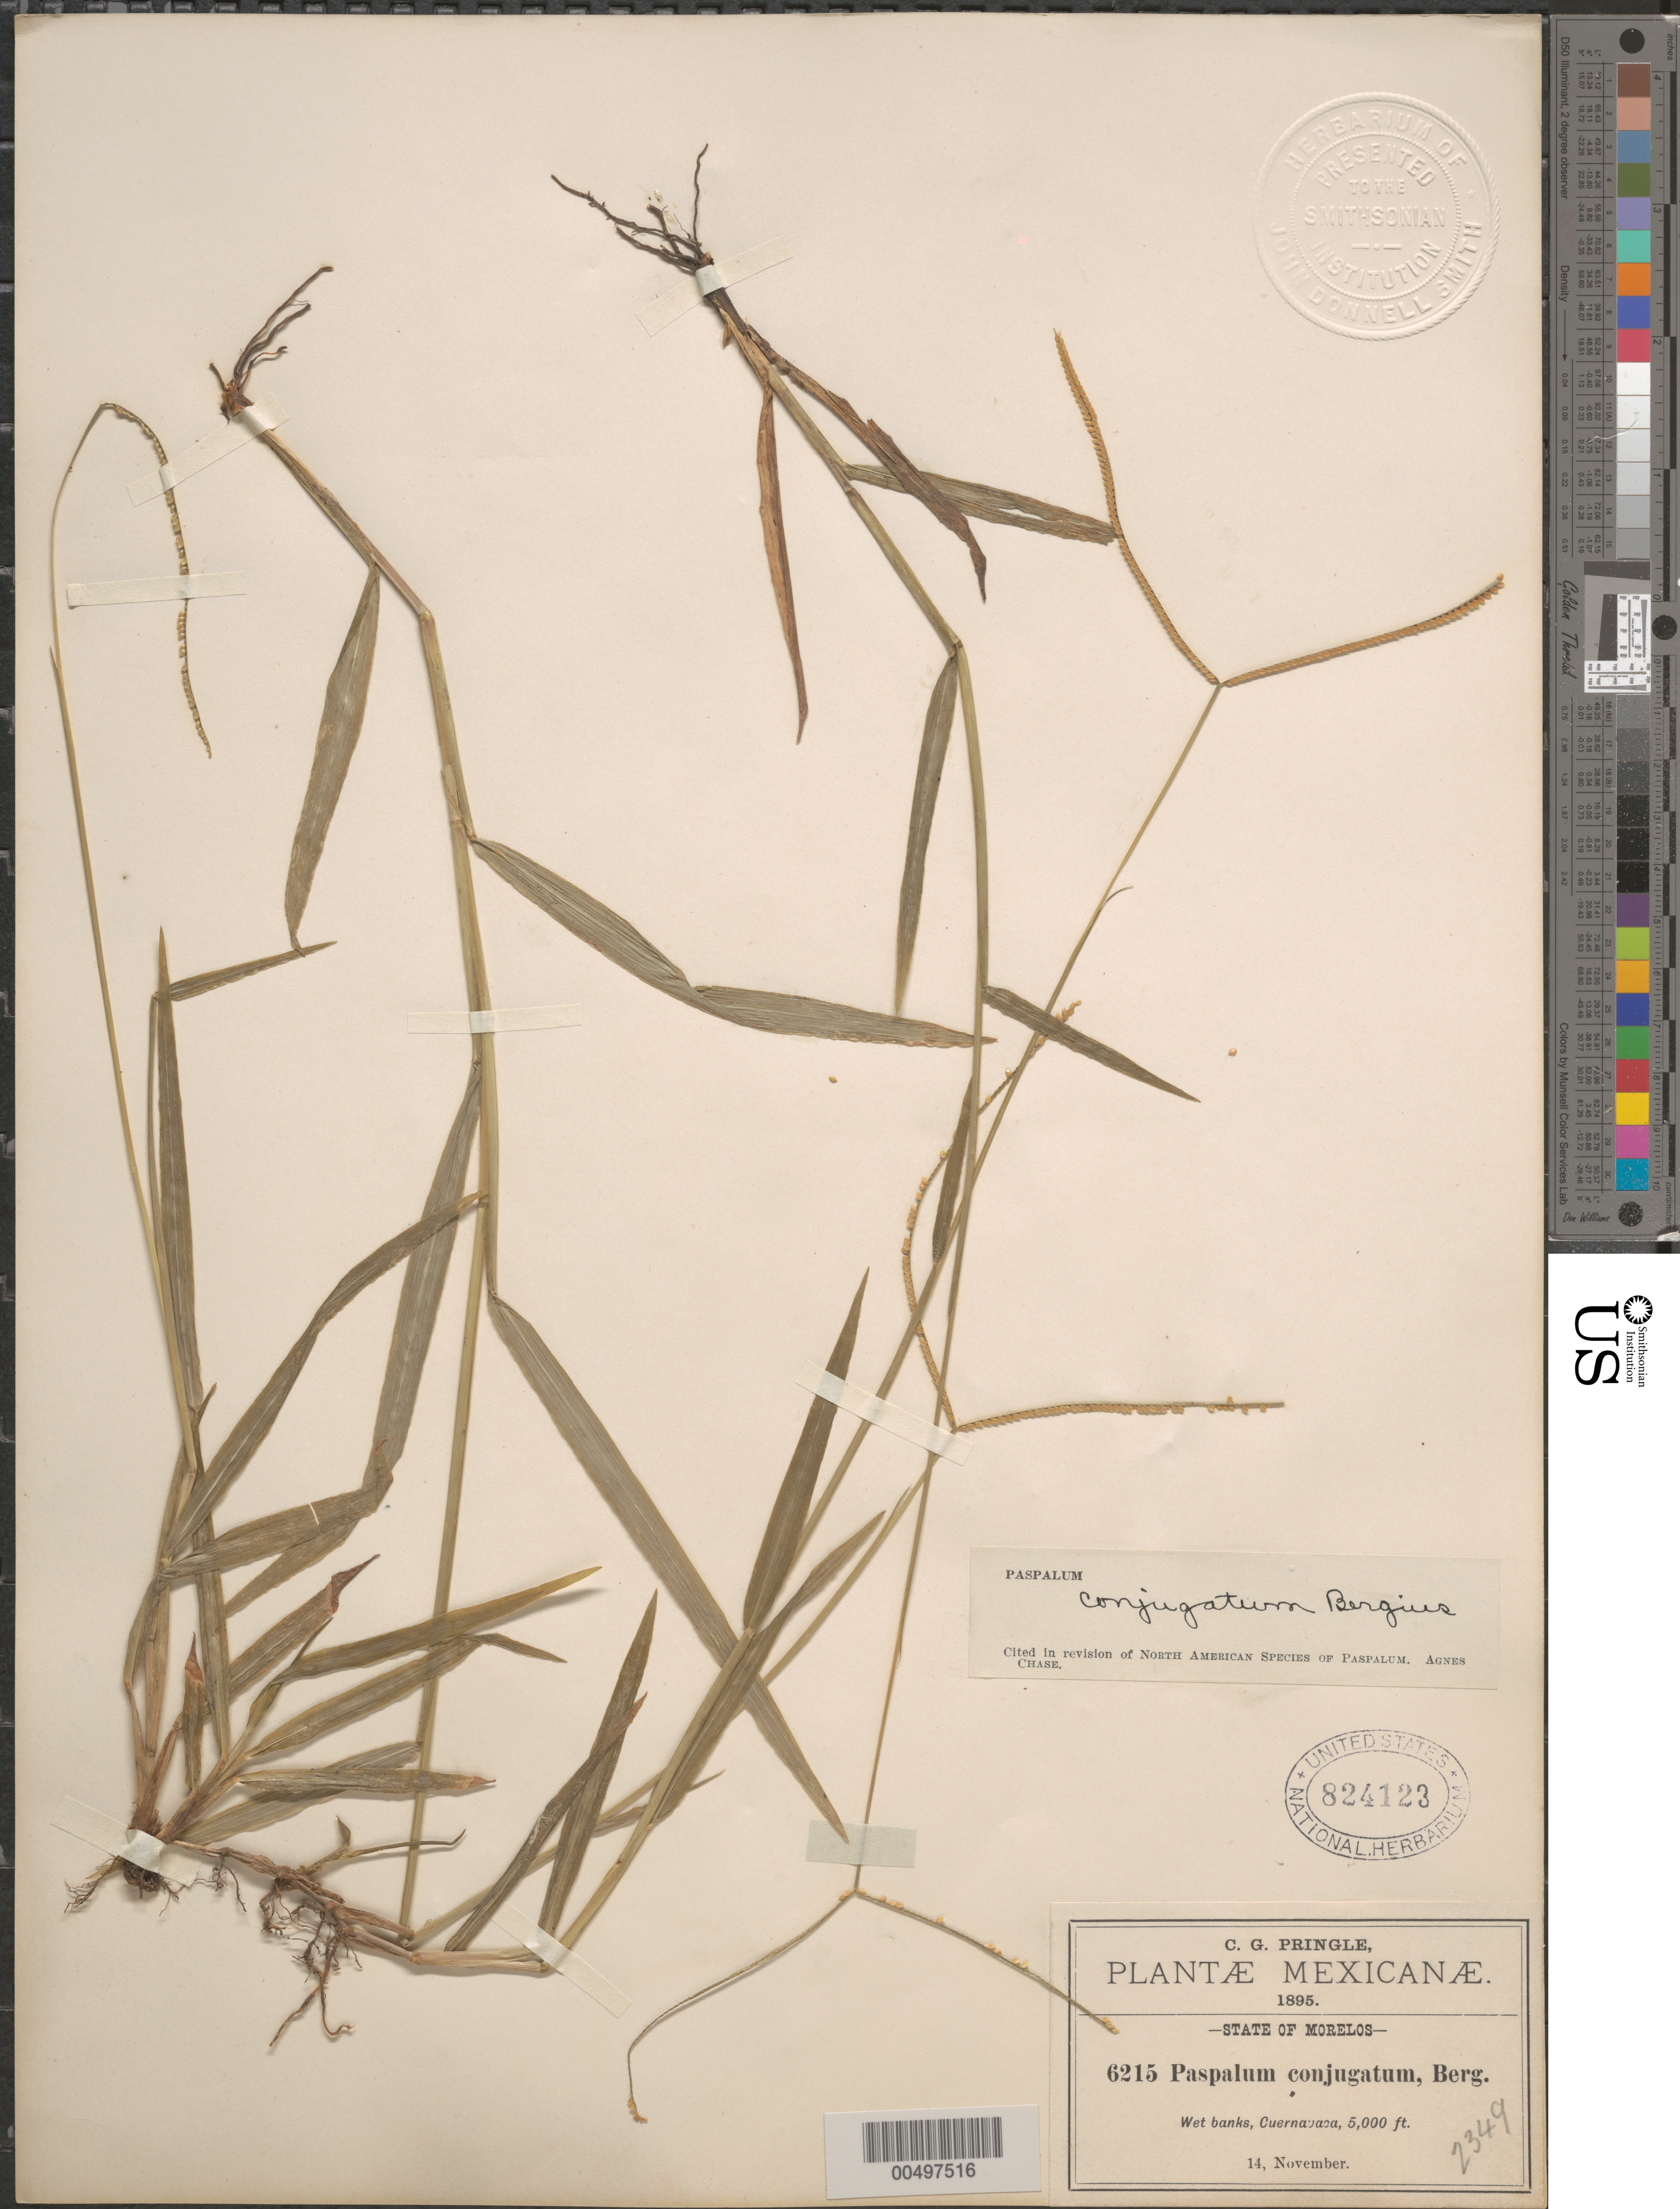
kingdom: Plantae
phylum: Tracheophyta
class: Liliopsida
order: Poales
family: Poaceae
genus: Paspalum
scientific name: Paspalum conjugatum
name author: P.J. Bergius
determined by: Chase, [M.] Agnes, (US)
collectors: C. G. Pringle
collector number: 6215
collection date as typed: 14 Nov 1895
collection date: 1895-11-14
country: Mexico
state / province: Morelos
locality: Cuernavaca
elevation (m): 1524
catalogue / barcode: US 824123